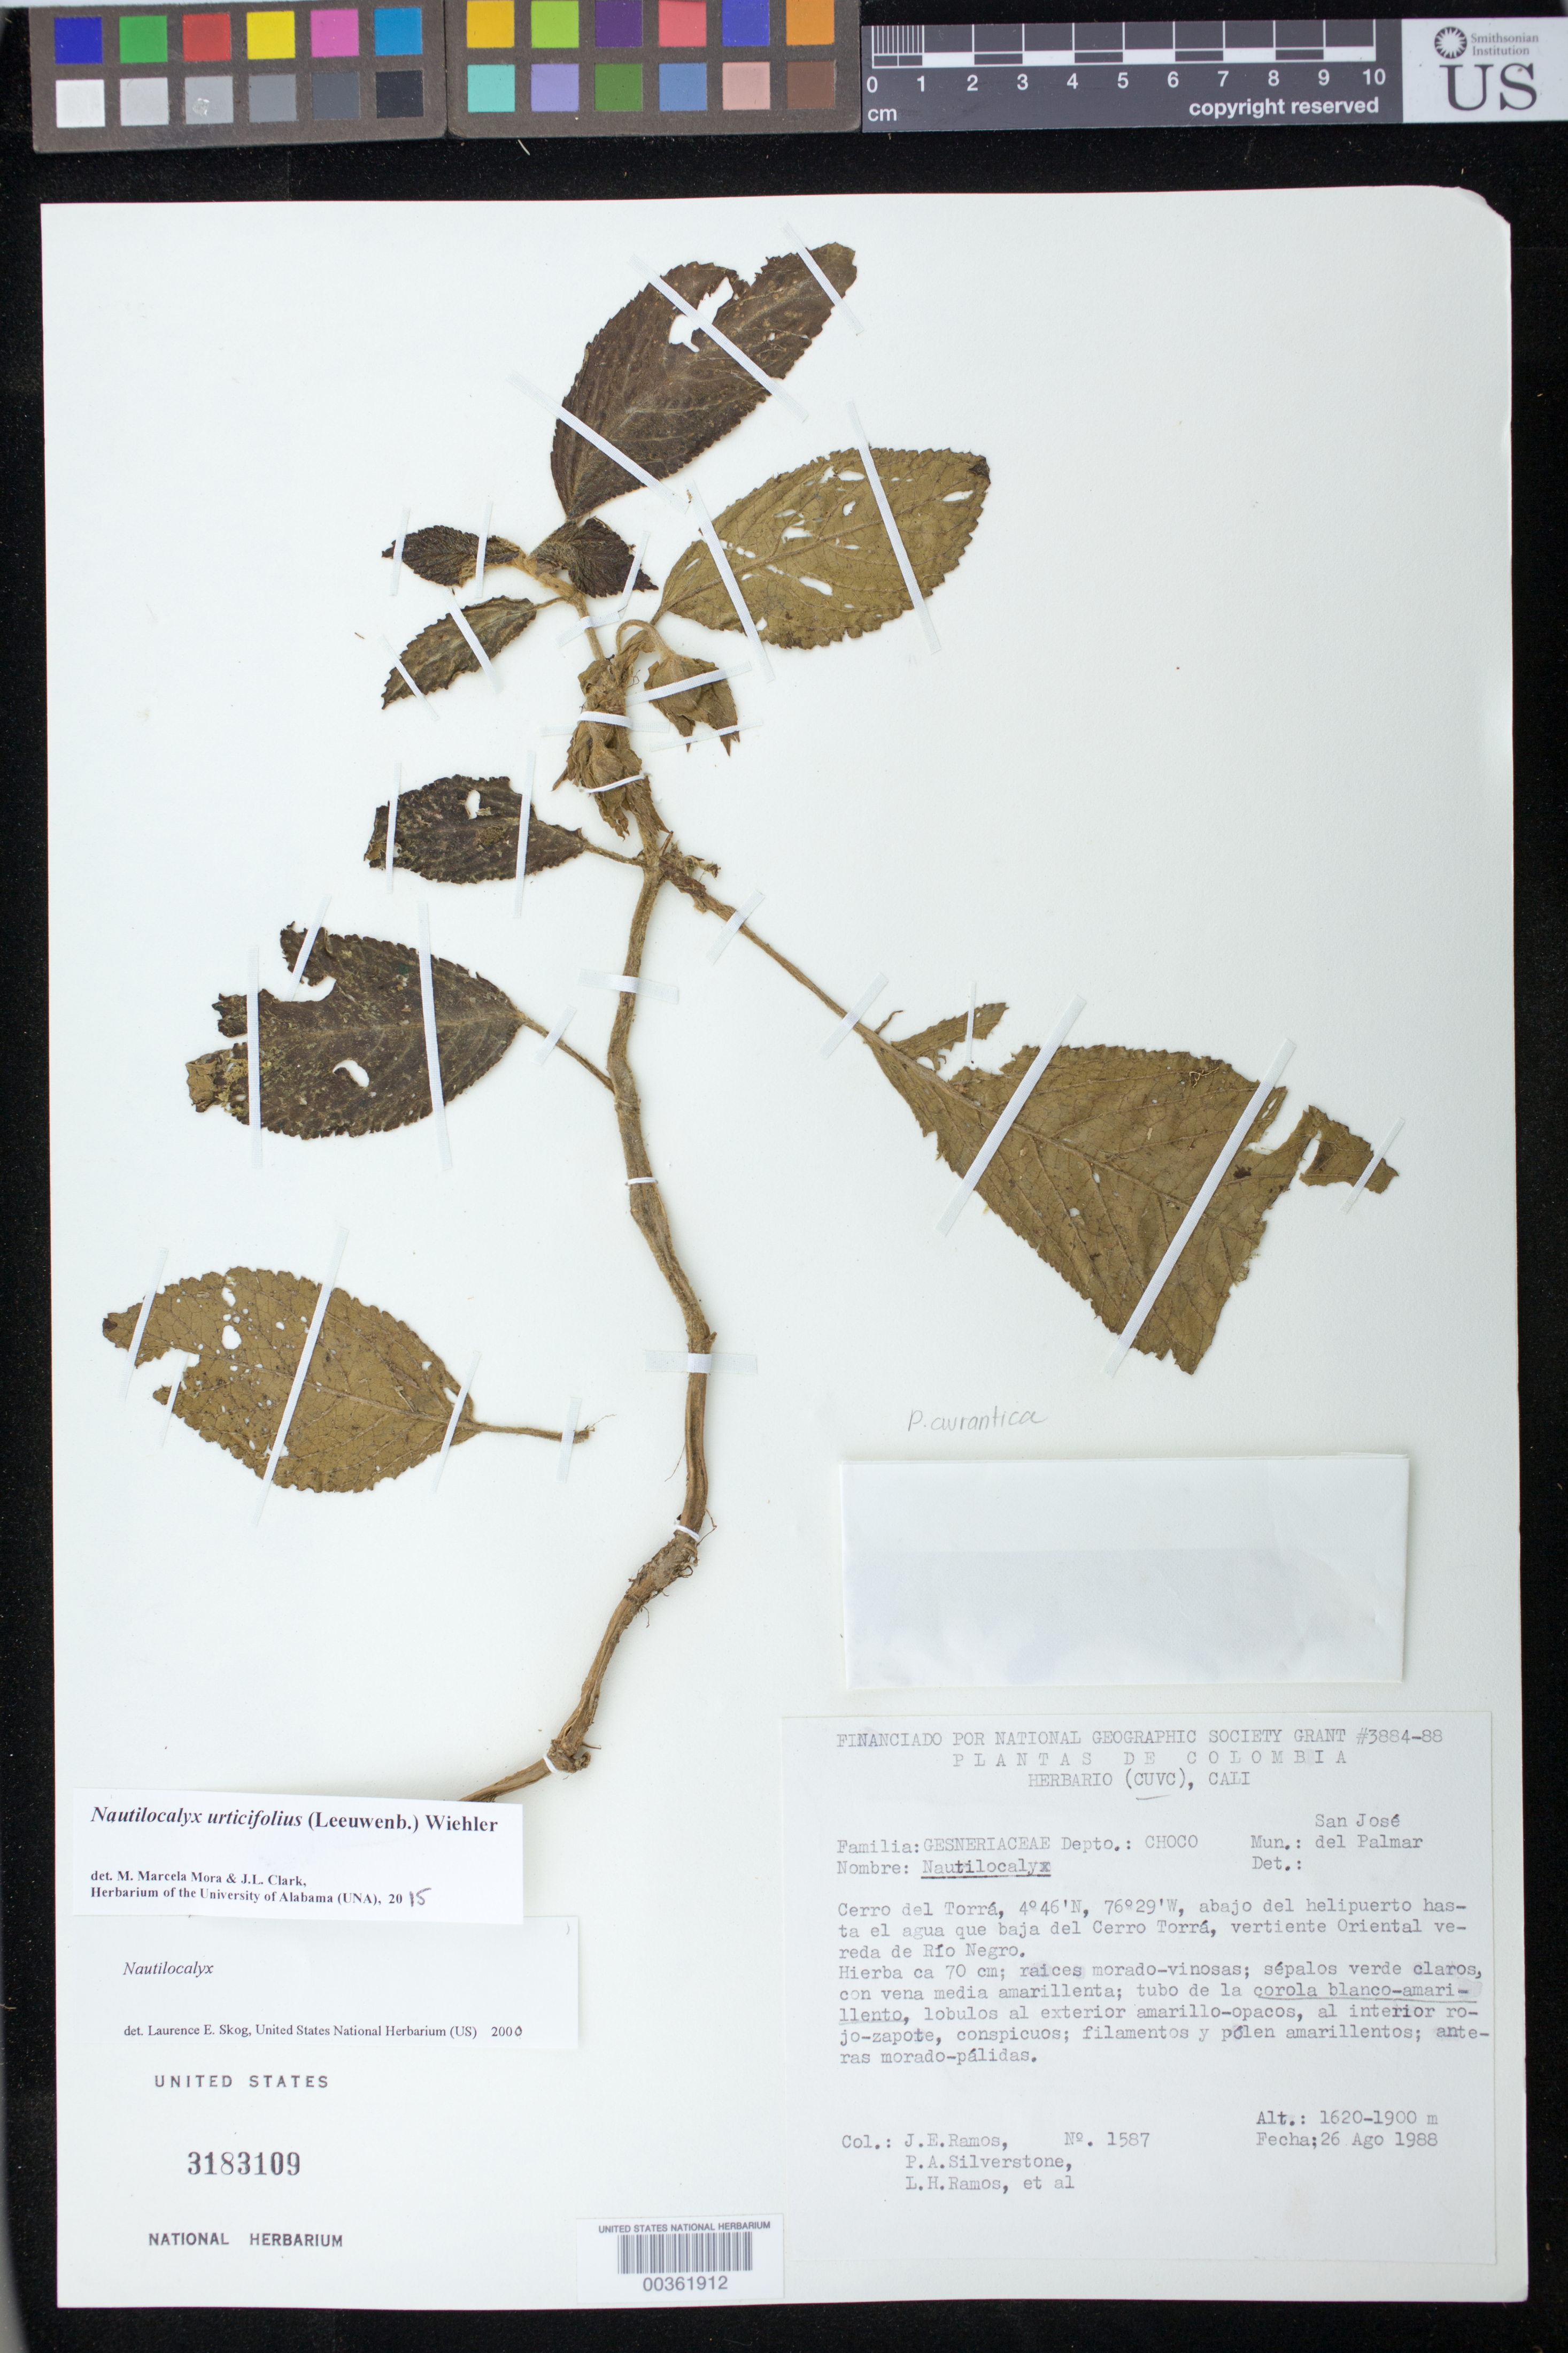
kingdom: Plantae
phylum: Tracheophyta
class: Magnoliopsida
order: Lamiales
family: Gesneriaceae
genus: Nautilocalyx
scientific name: Nautilocalyx urticifolius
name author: (Leeuwenb.) Wiehler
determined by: Mora, M. M.; Clark, J. L.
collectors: J. E. Ramos, P. A. Silverstone-Sopkin, L. Ramos & et al.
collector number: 1587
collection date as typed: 26 Aug 1988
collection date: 1988-08-26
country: Colombia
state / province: Chocó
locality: Mpio. San José del Palmar; Cerro del Torrá, abajo del helipuerto hasta el agua que baja del Cerro Torrá, vertiente Oriental vereda de Río Negro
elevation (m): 1620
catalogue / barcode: US 3183109